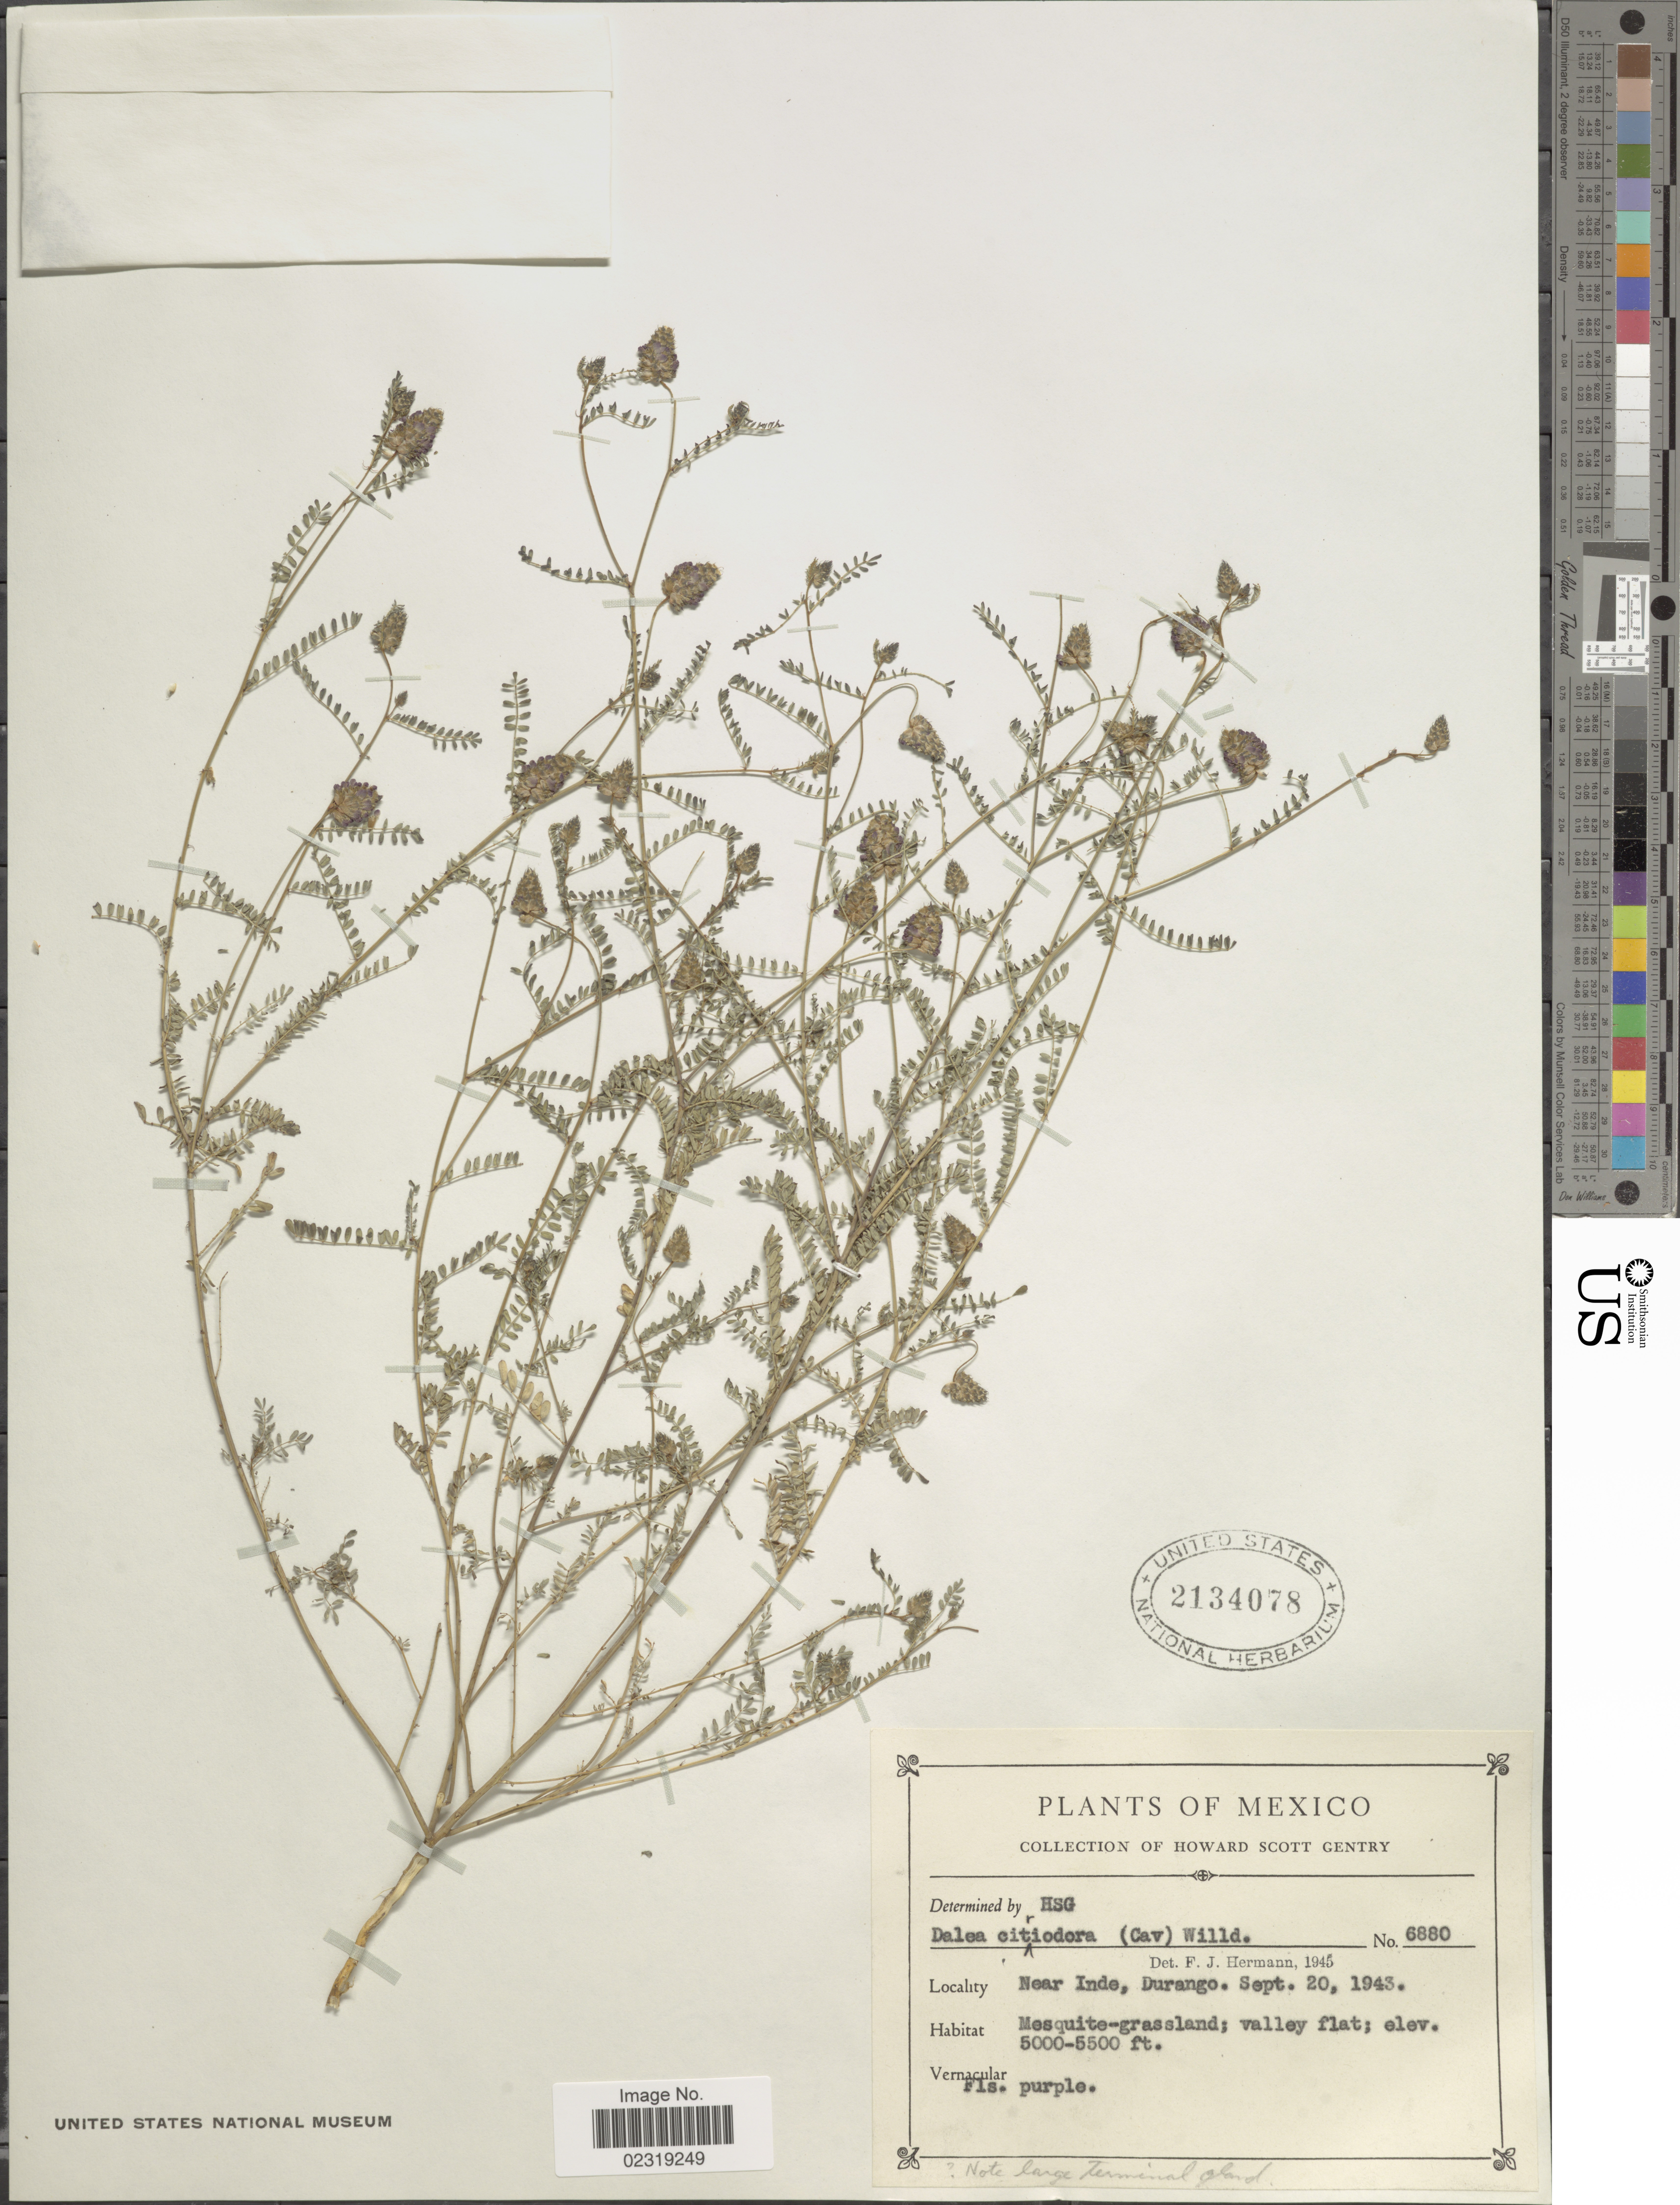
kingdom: Plantae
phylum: Tracheophyta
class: Magnoliopsida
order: Fabales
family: Fabaceae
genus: Dalea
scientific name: Dalea foliolosa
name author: (Aiton) Barneby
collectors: H. S. Gentry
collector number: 6880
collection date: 1943-09-20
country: Mexico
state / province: Durango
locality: Near Inde, Durango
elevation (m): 1524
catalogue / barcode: US 2134078